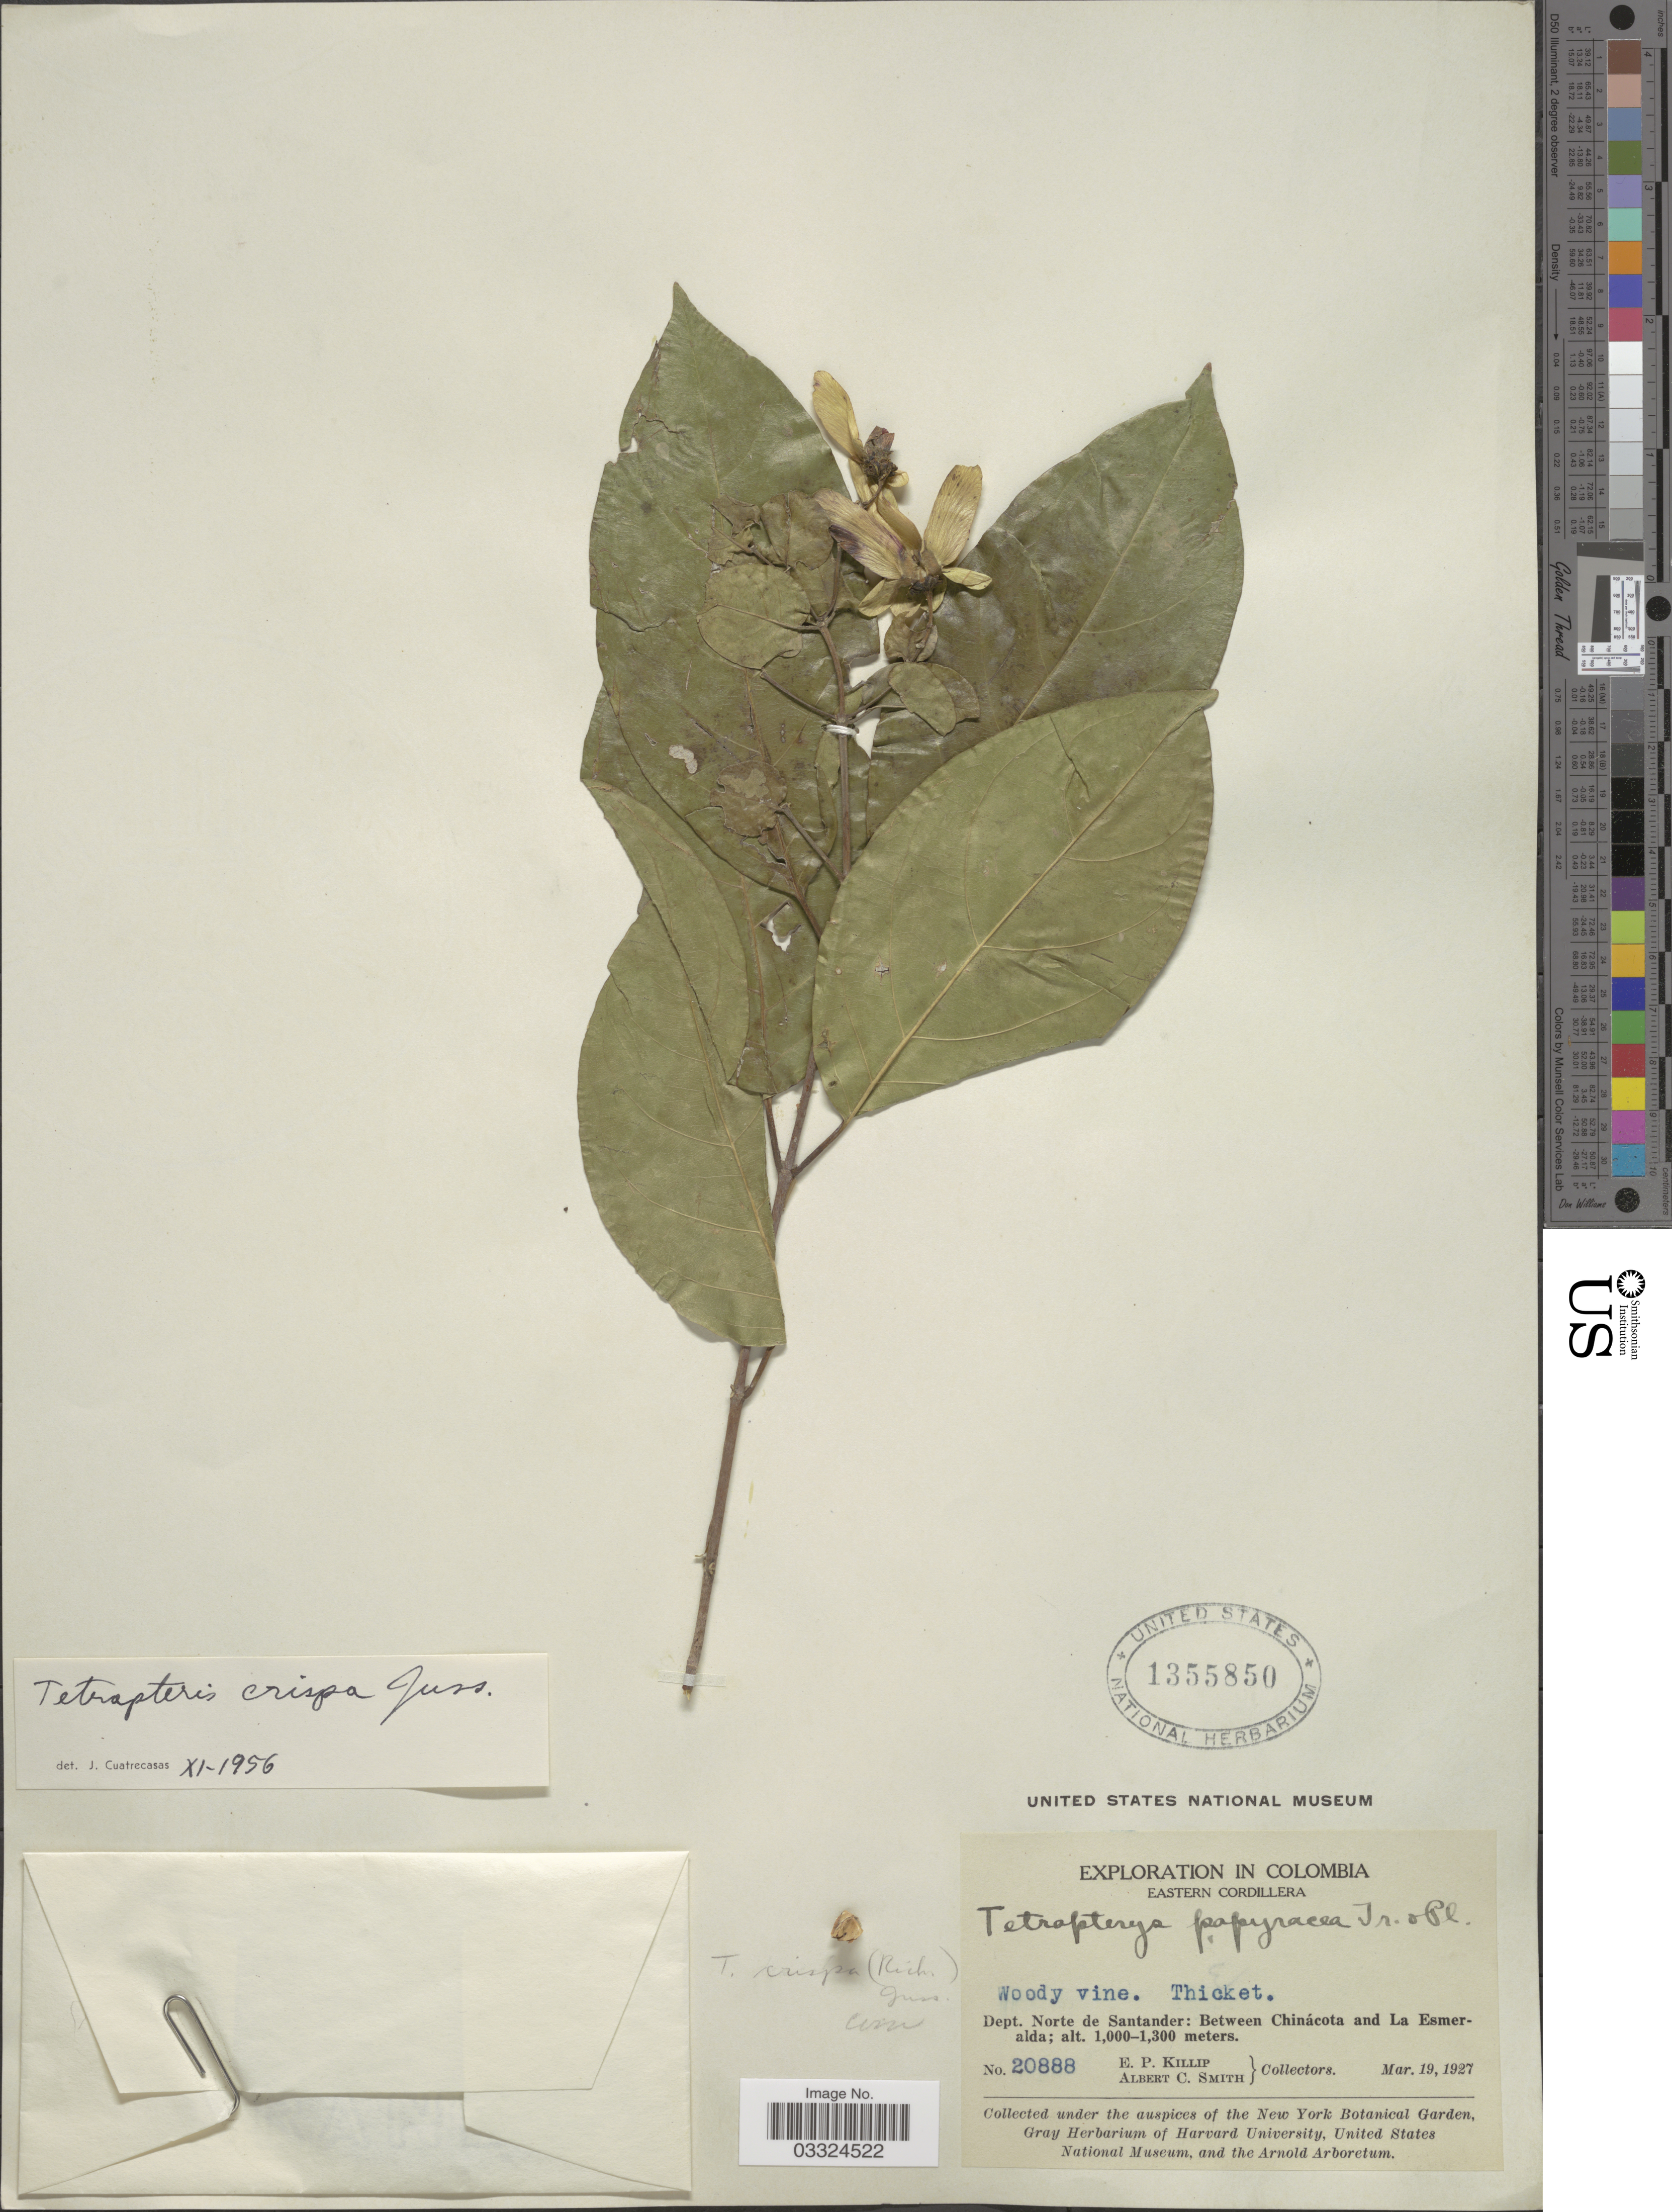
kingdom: Plantae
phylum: Tracheophyta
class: Magnoliopsida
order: Malpighiales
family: Malpighiaceae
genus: Tetrapterys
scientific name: Tetrapterys crispa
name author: A. Juss.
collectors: E. P. Killip & A. C. Smith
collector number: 20888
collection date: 1927-03-19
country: Colombia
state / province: Norte de Santander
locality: Eastern Cordillera. Dept. Norte de Santander: Between Chinácota and La Esmeralda.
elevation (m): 1000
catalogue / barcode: US 1355850